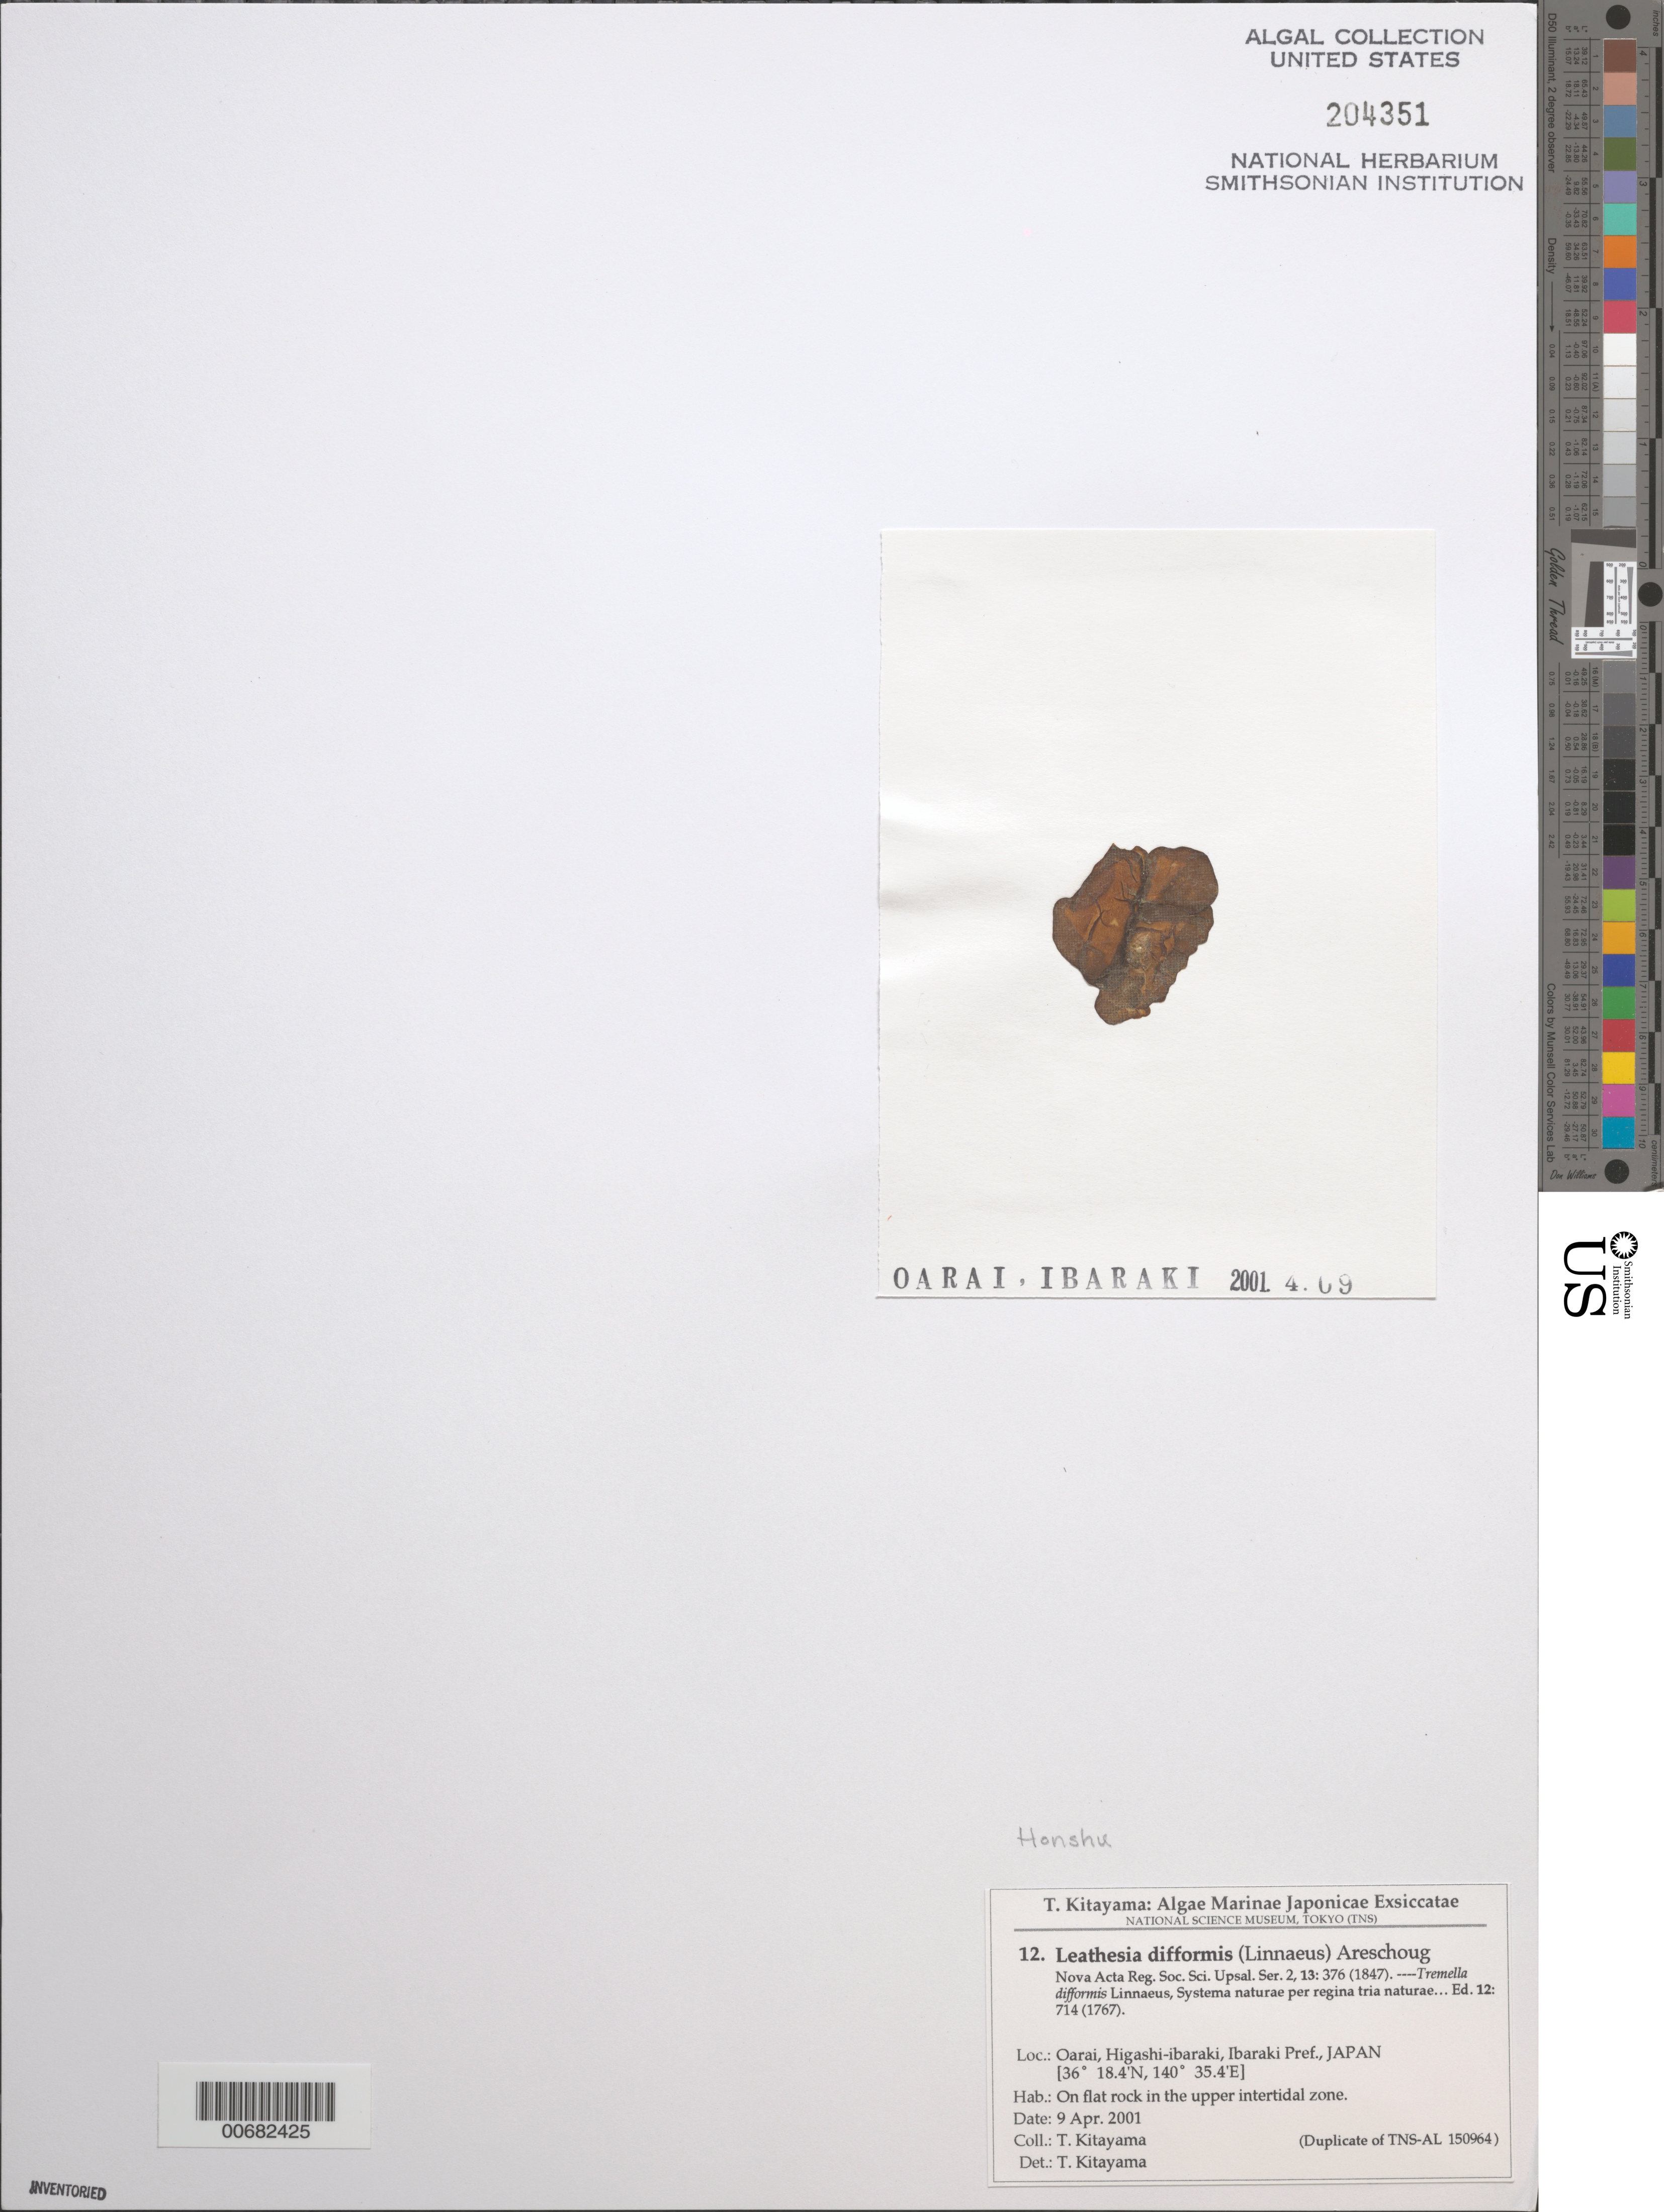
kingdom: Chromista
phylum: Ochrophyta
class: Phaeophyceae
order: Ectocarpales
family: Chordariaceae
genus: Leathesia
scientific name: Leathesia difformis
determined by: Kitayama, T.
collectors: T. Kitayama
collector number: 12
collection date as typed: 09 Apr 2001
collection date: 2001-04-09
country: Japan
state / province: Ibaraki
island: Honshu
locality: Oarai, Higashi-ibaraki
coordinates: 36 18.4' N, 140 35.4' E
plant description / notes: Kitayama, T., Algae Marinae Japonicae Exsiccatae, Fasc. I (Nos. 1-25)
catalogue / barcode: US 204351